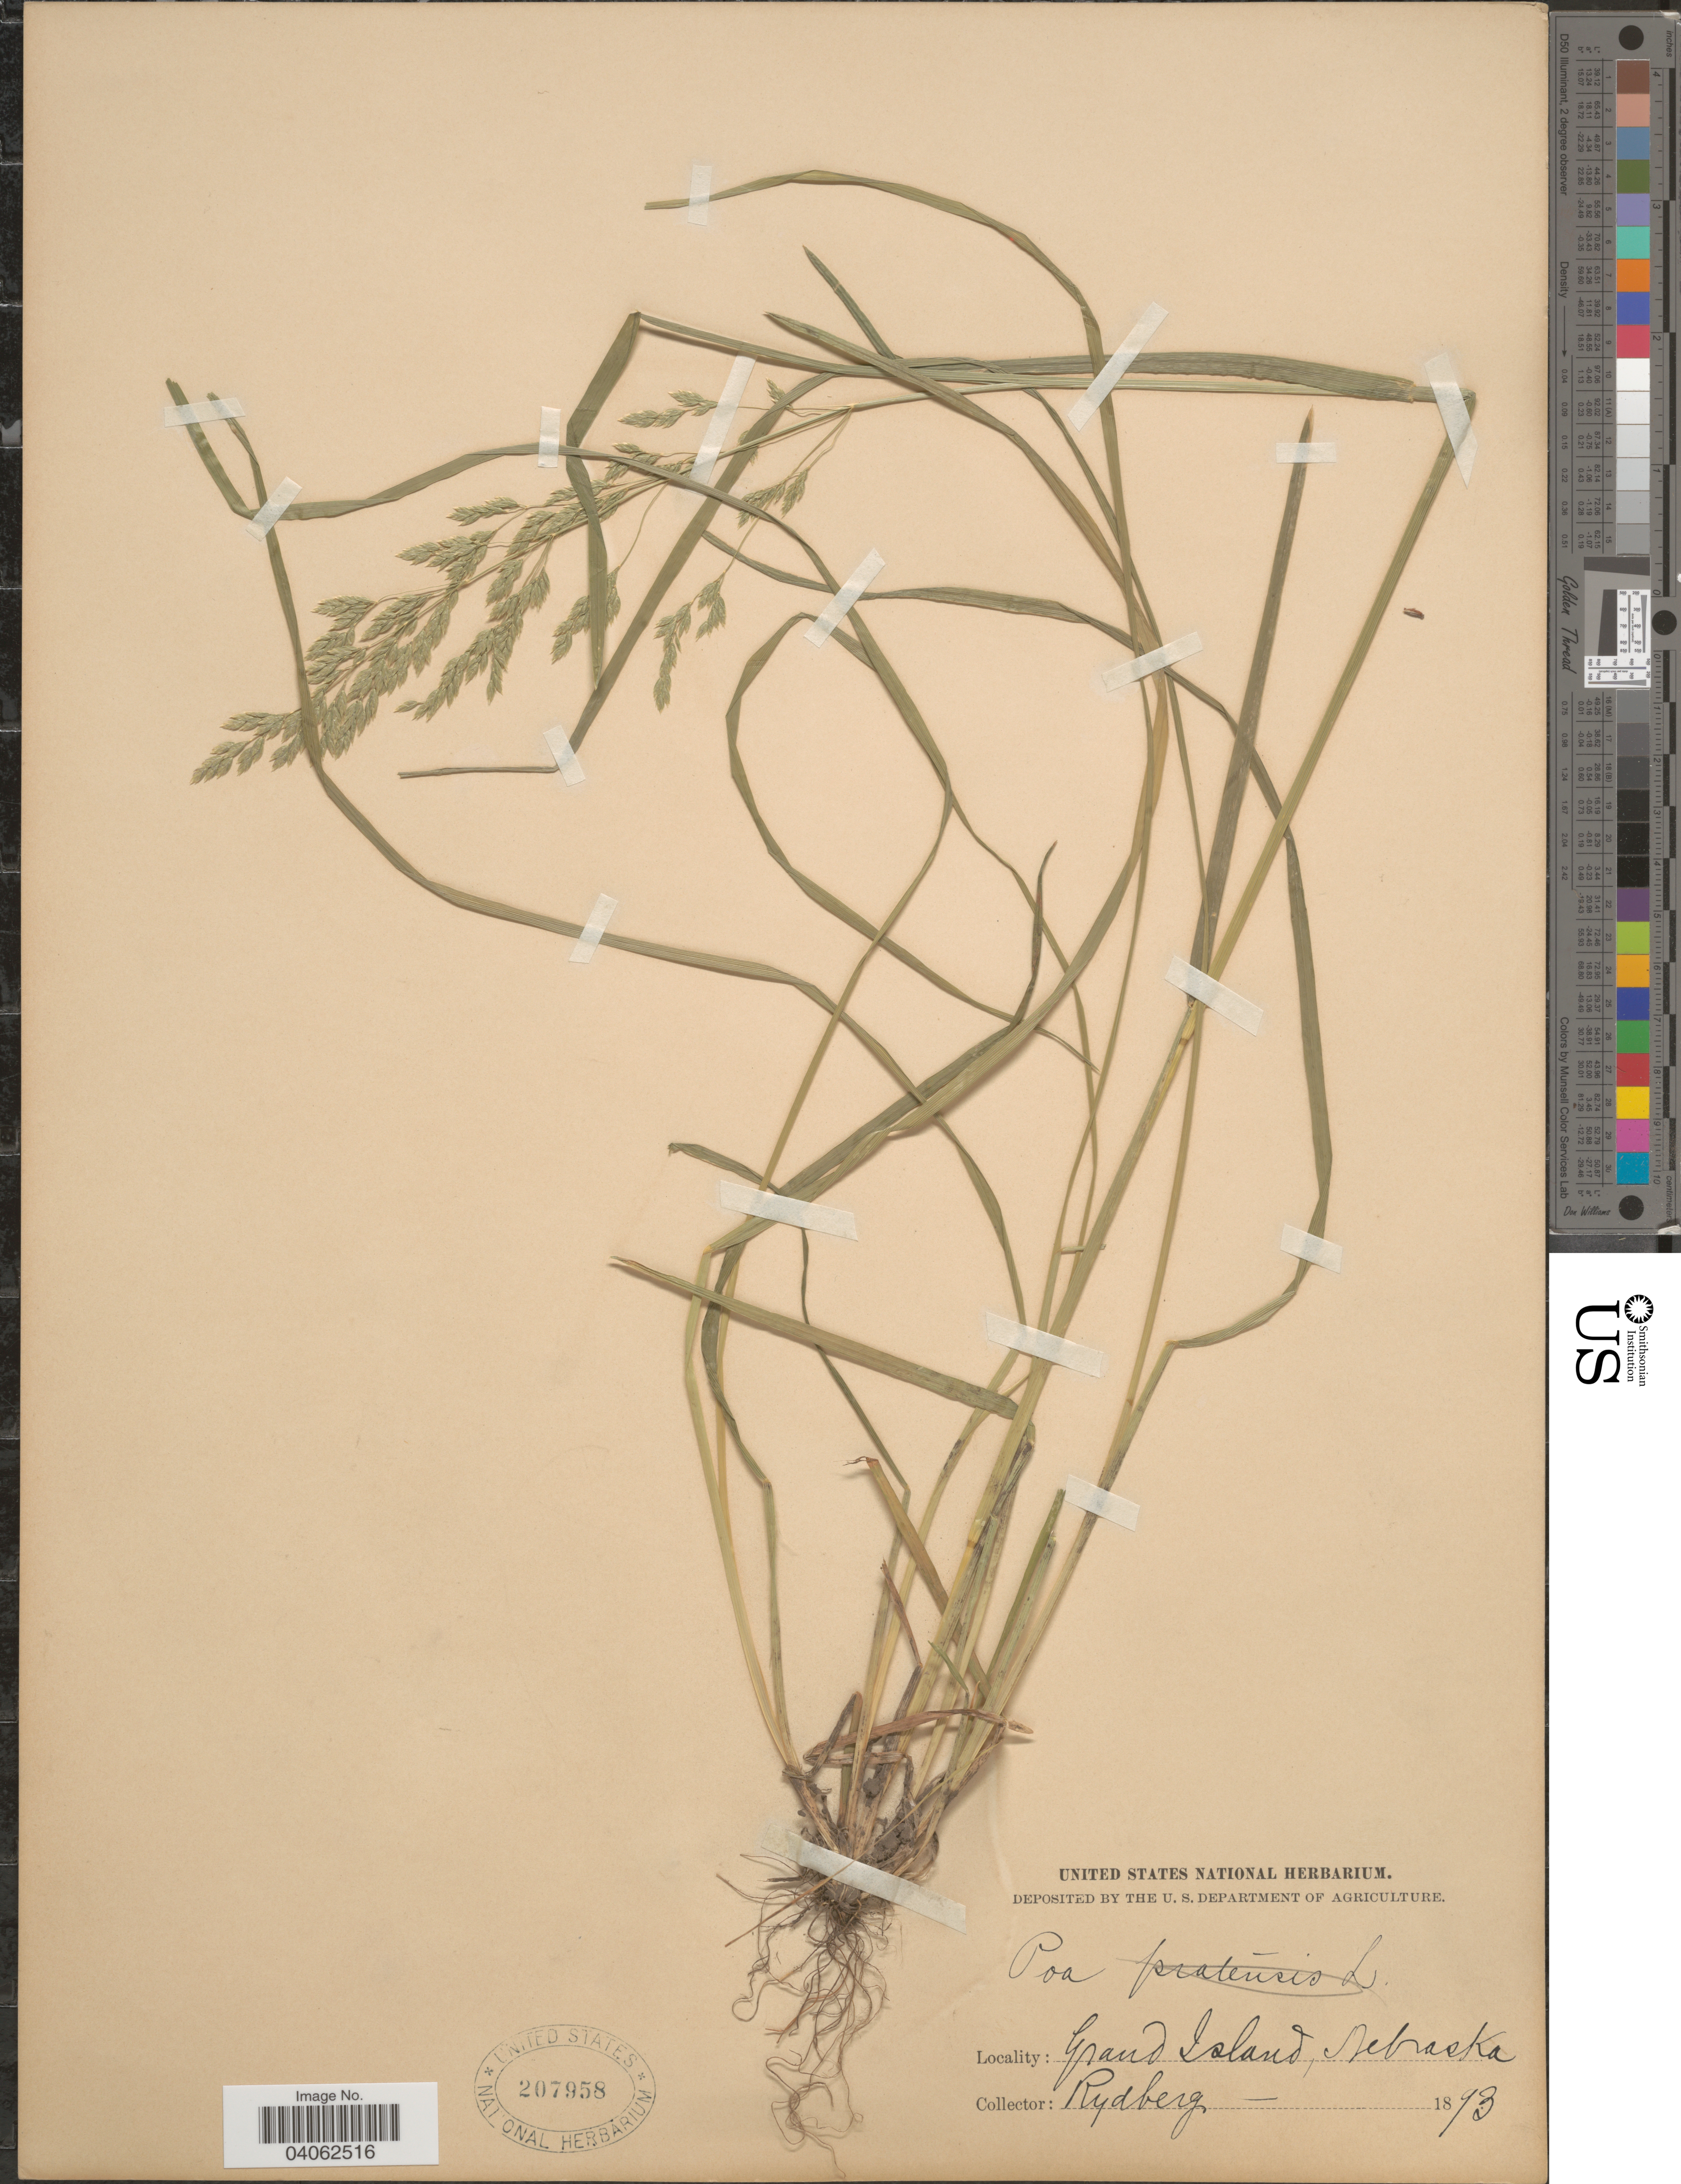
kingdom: Plantae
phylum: Tracheophyta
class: Liliopsida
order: Poales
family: Poaceae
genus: Poa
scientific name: Poa pratensis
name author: L.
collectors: P. Rydberg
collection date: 1893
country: United States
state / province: Nebraska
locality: Grand Island.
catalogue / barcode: US 207958